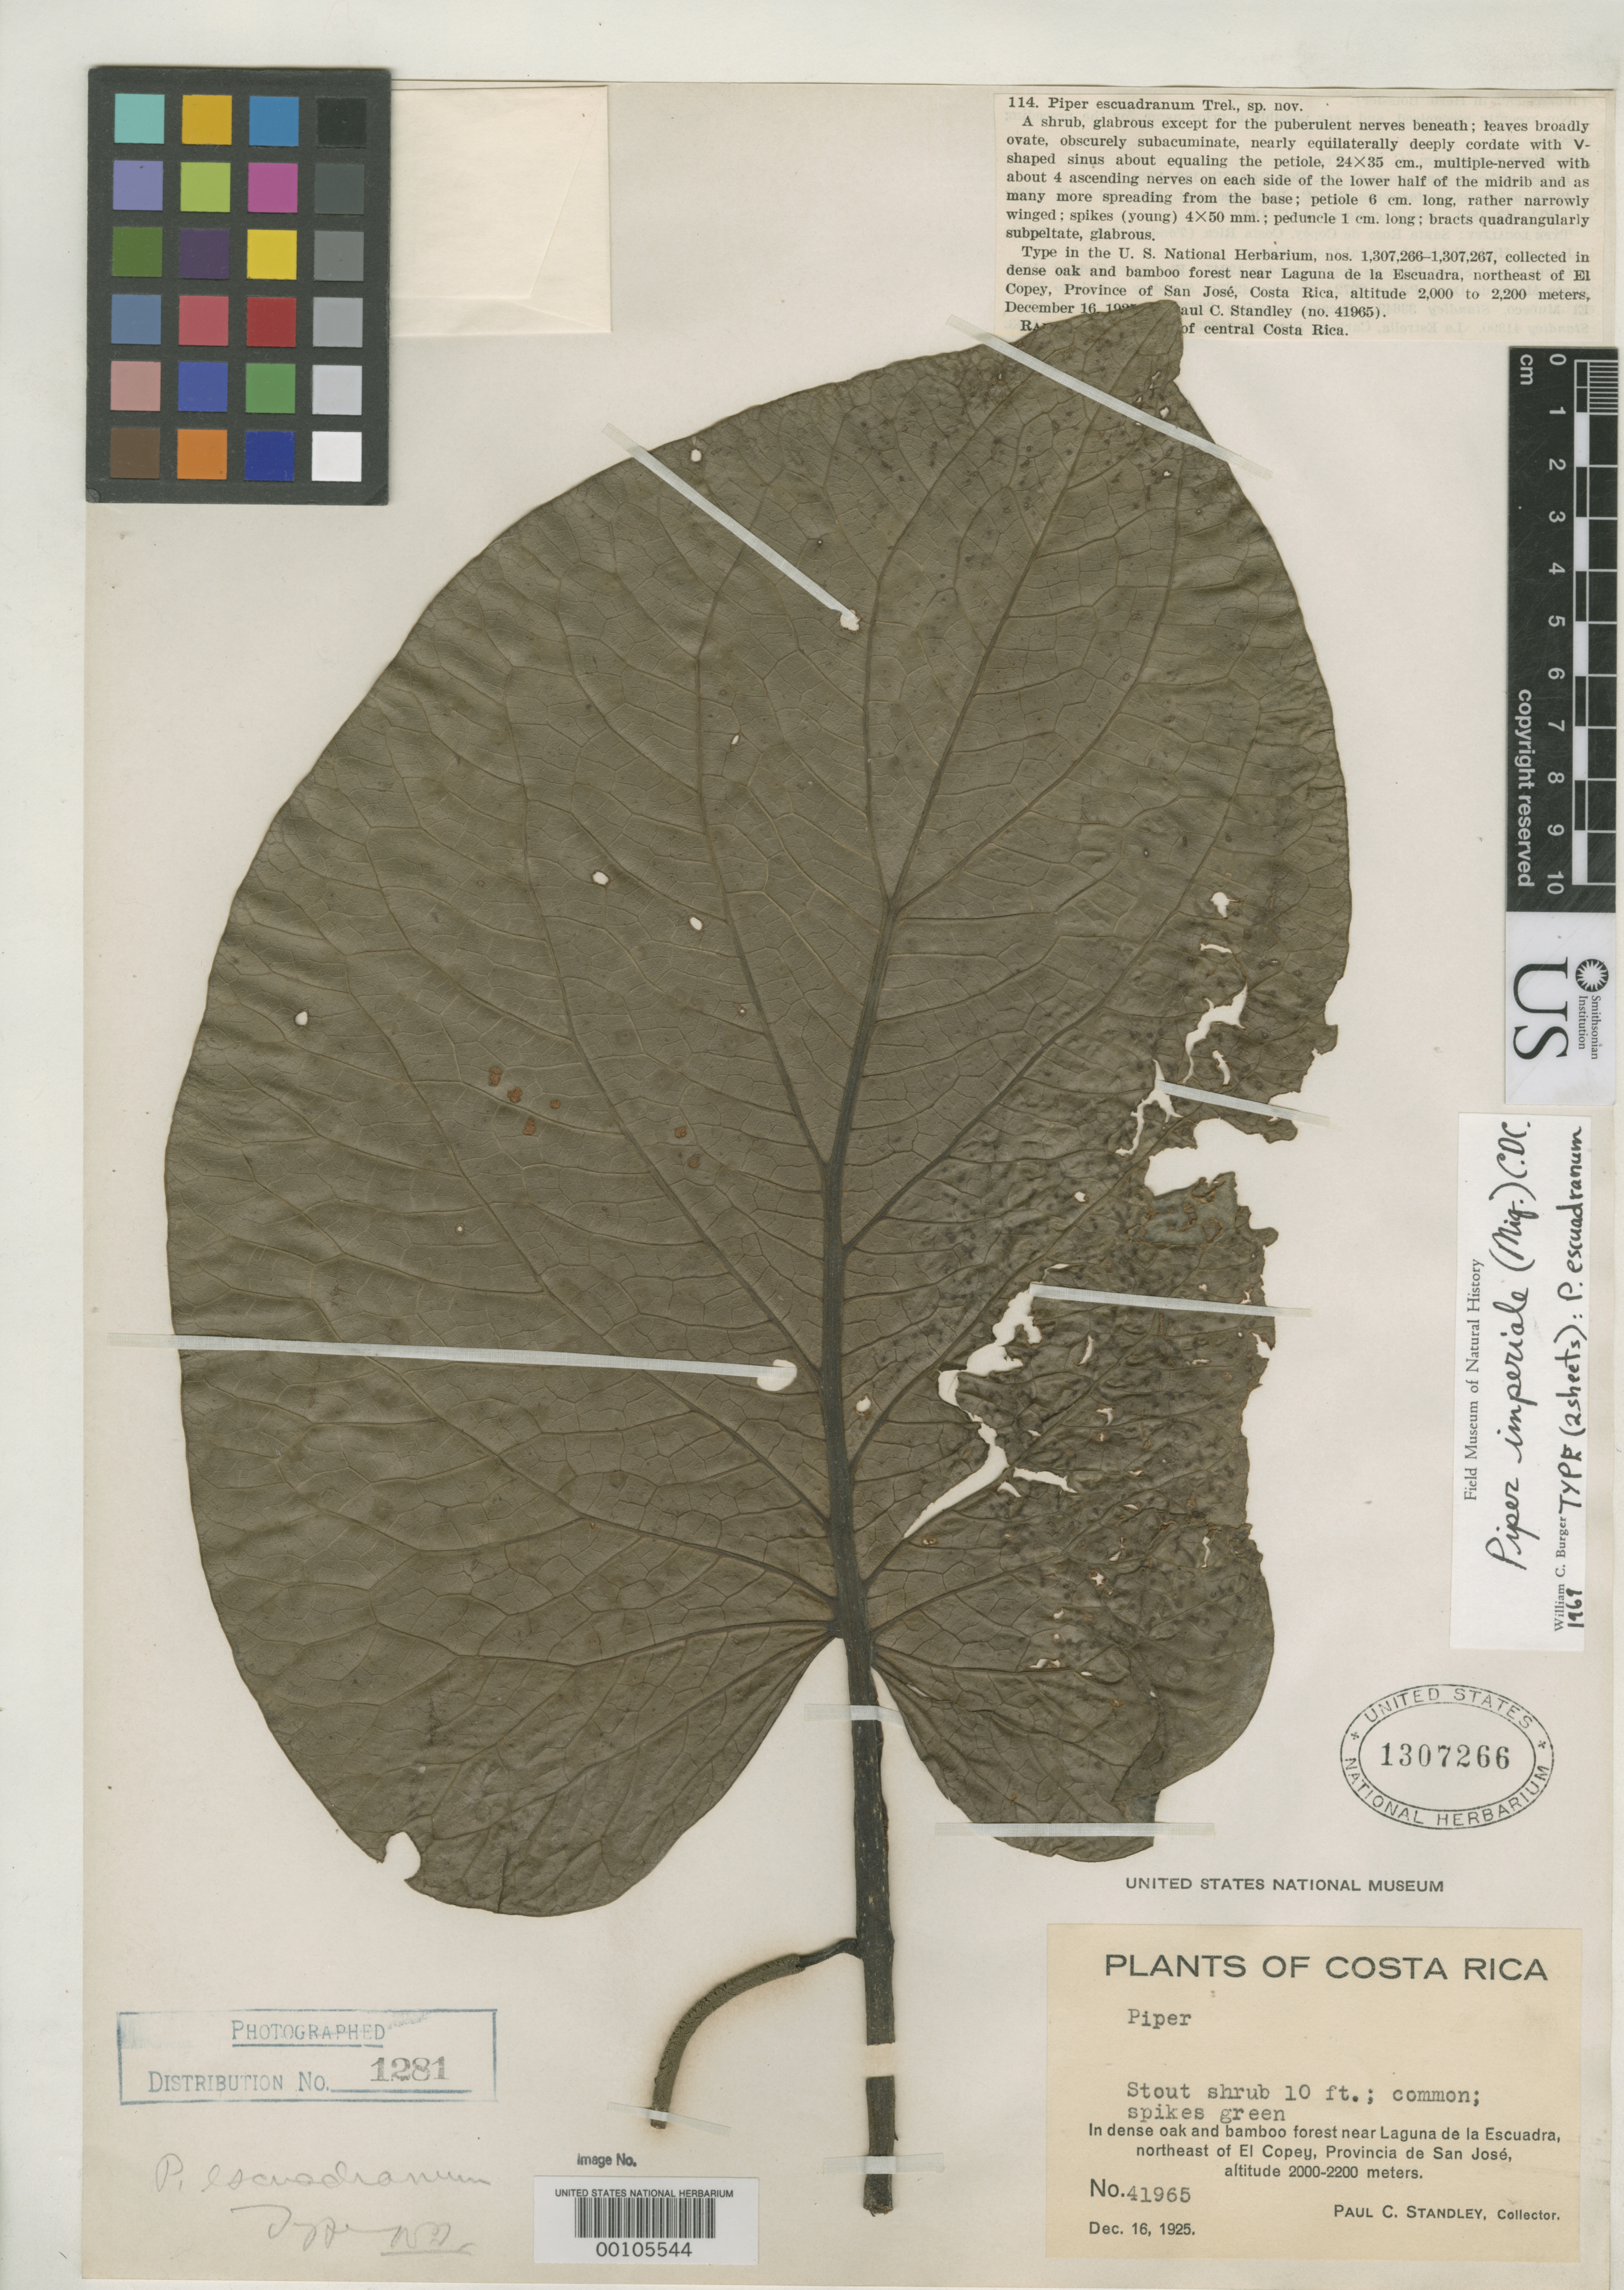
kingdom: Plantae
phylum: Tracheophyta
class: Magnoliopsida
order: Piperales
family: Piperaceae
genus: Piper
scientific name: Piper escuadranum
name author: Trel.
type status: Holotype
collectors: P. C. Standley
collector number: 41965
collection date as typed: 16 Dec 1925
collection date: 1925-12-16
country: Costa Rica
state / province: San José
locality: Near Laguna de La Escuadra, NE of El Copey.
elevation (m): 2000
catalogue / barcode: US 1307266